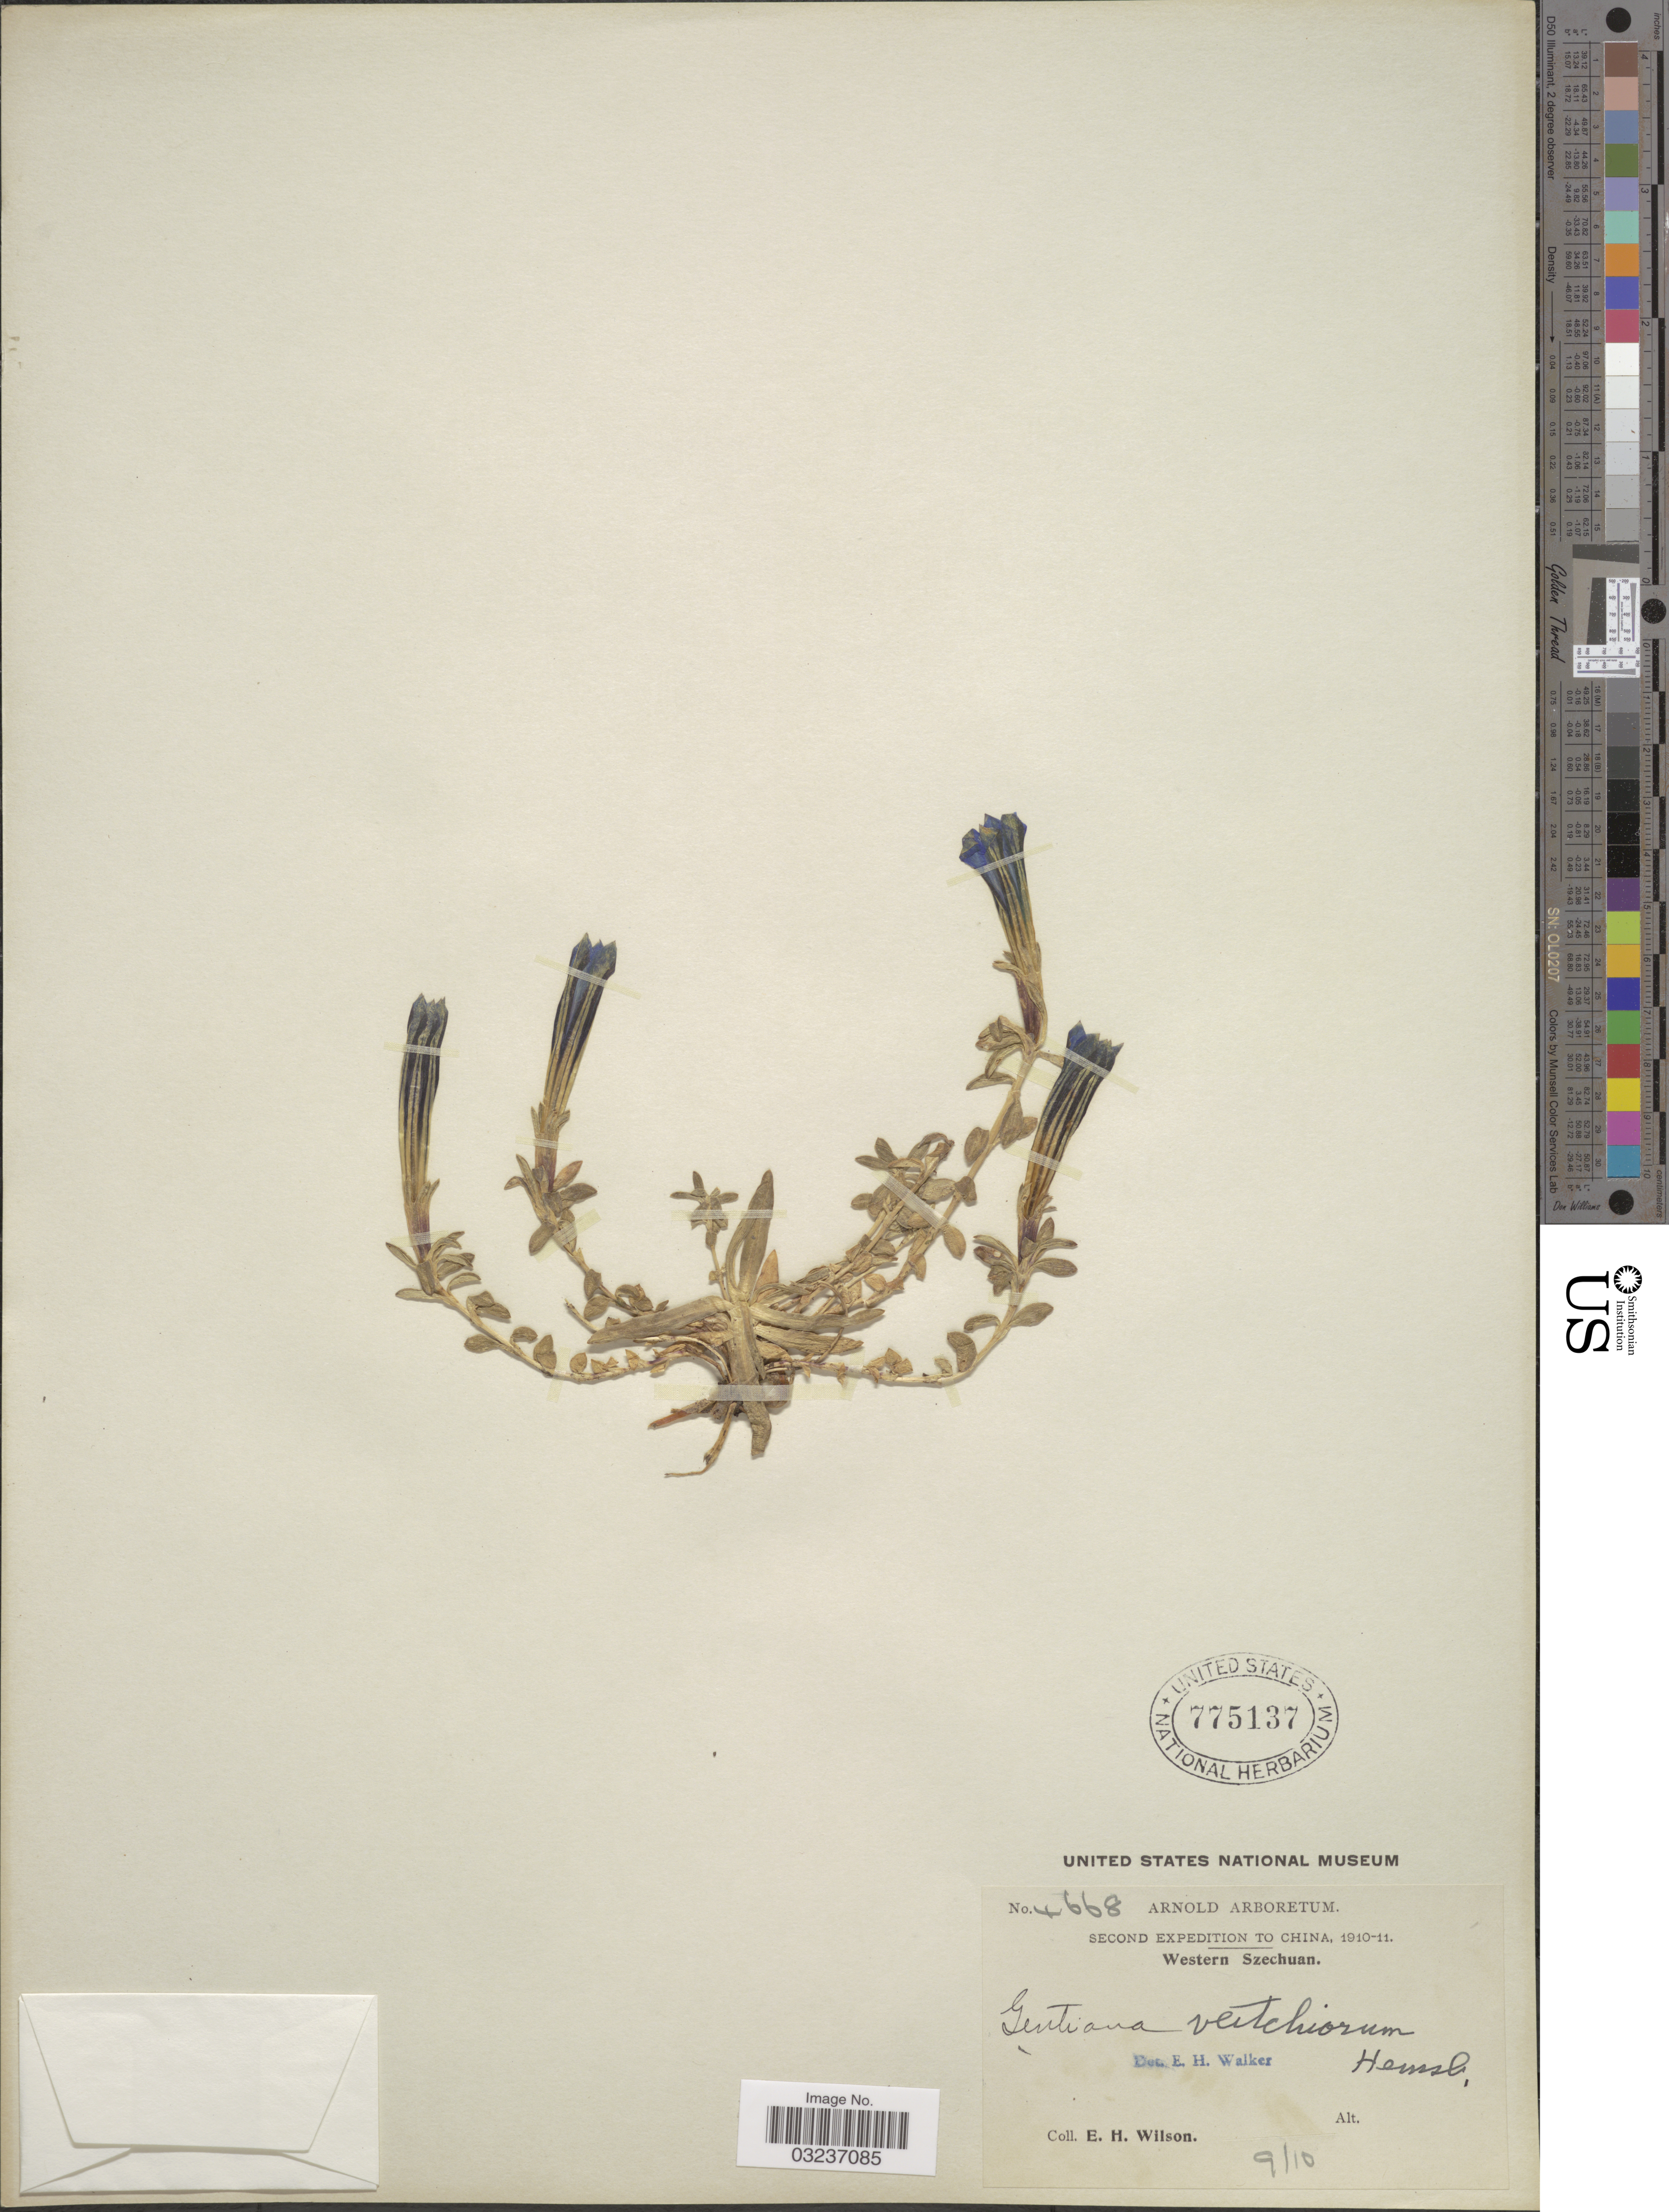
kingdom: Plantae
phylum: Tracheophyta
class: Magnoliopsida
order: Gentianales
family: Gentianaceae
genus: Gentiana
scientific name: Gentiana veitchiorum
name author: Hemsl.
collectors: E. Wilson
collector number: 4668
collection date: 1910-09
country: China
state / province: Sichuan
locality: Western Szechuan.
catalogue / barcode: US 775137